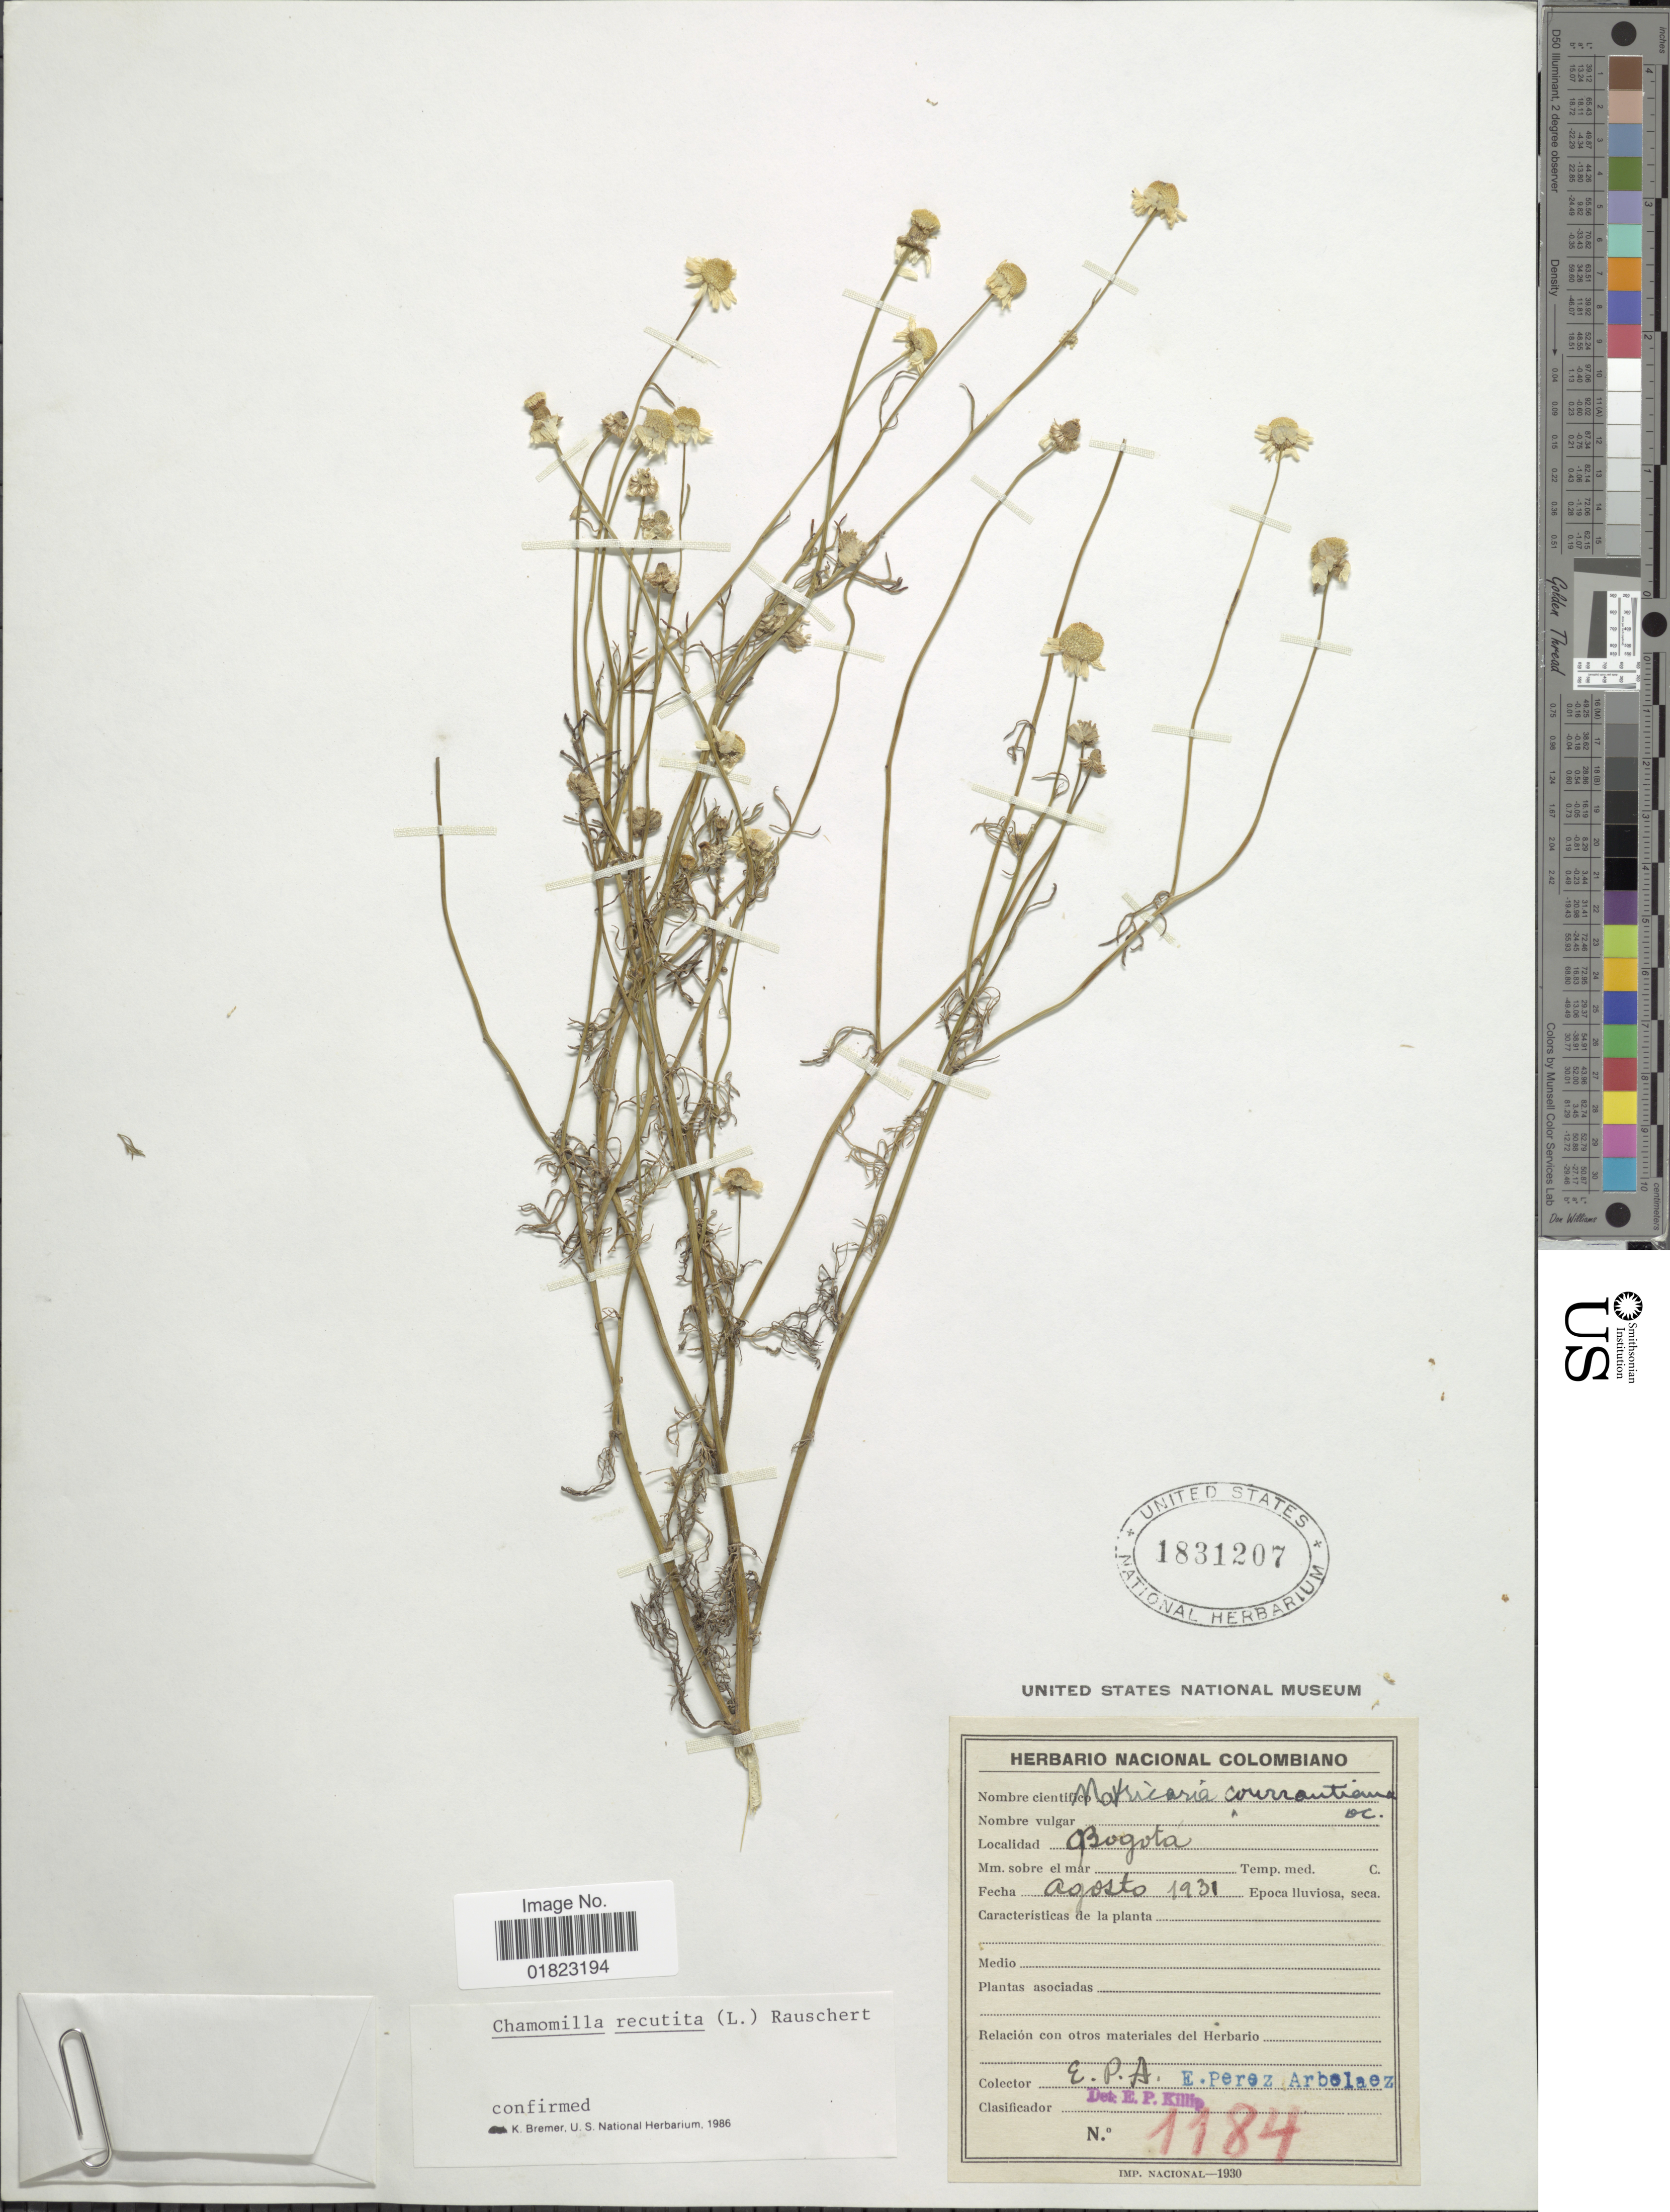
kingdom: Plantae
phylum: Tracheophyta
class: Magnoliopsida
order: Asterales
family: Asteraceae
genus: Matricaria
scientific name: Matricaria recutita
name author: L.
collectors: E. Pérez Arbeláez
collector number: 1184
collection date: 1931-08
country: Colombia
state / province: Bogota D.C.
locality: Bogota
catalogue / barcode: US 1831207